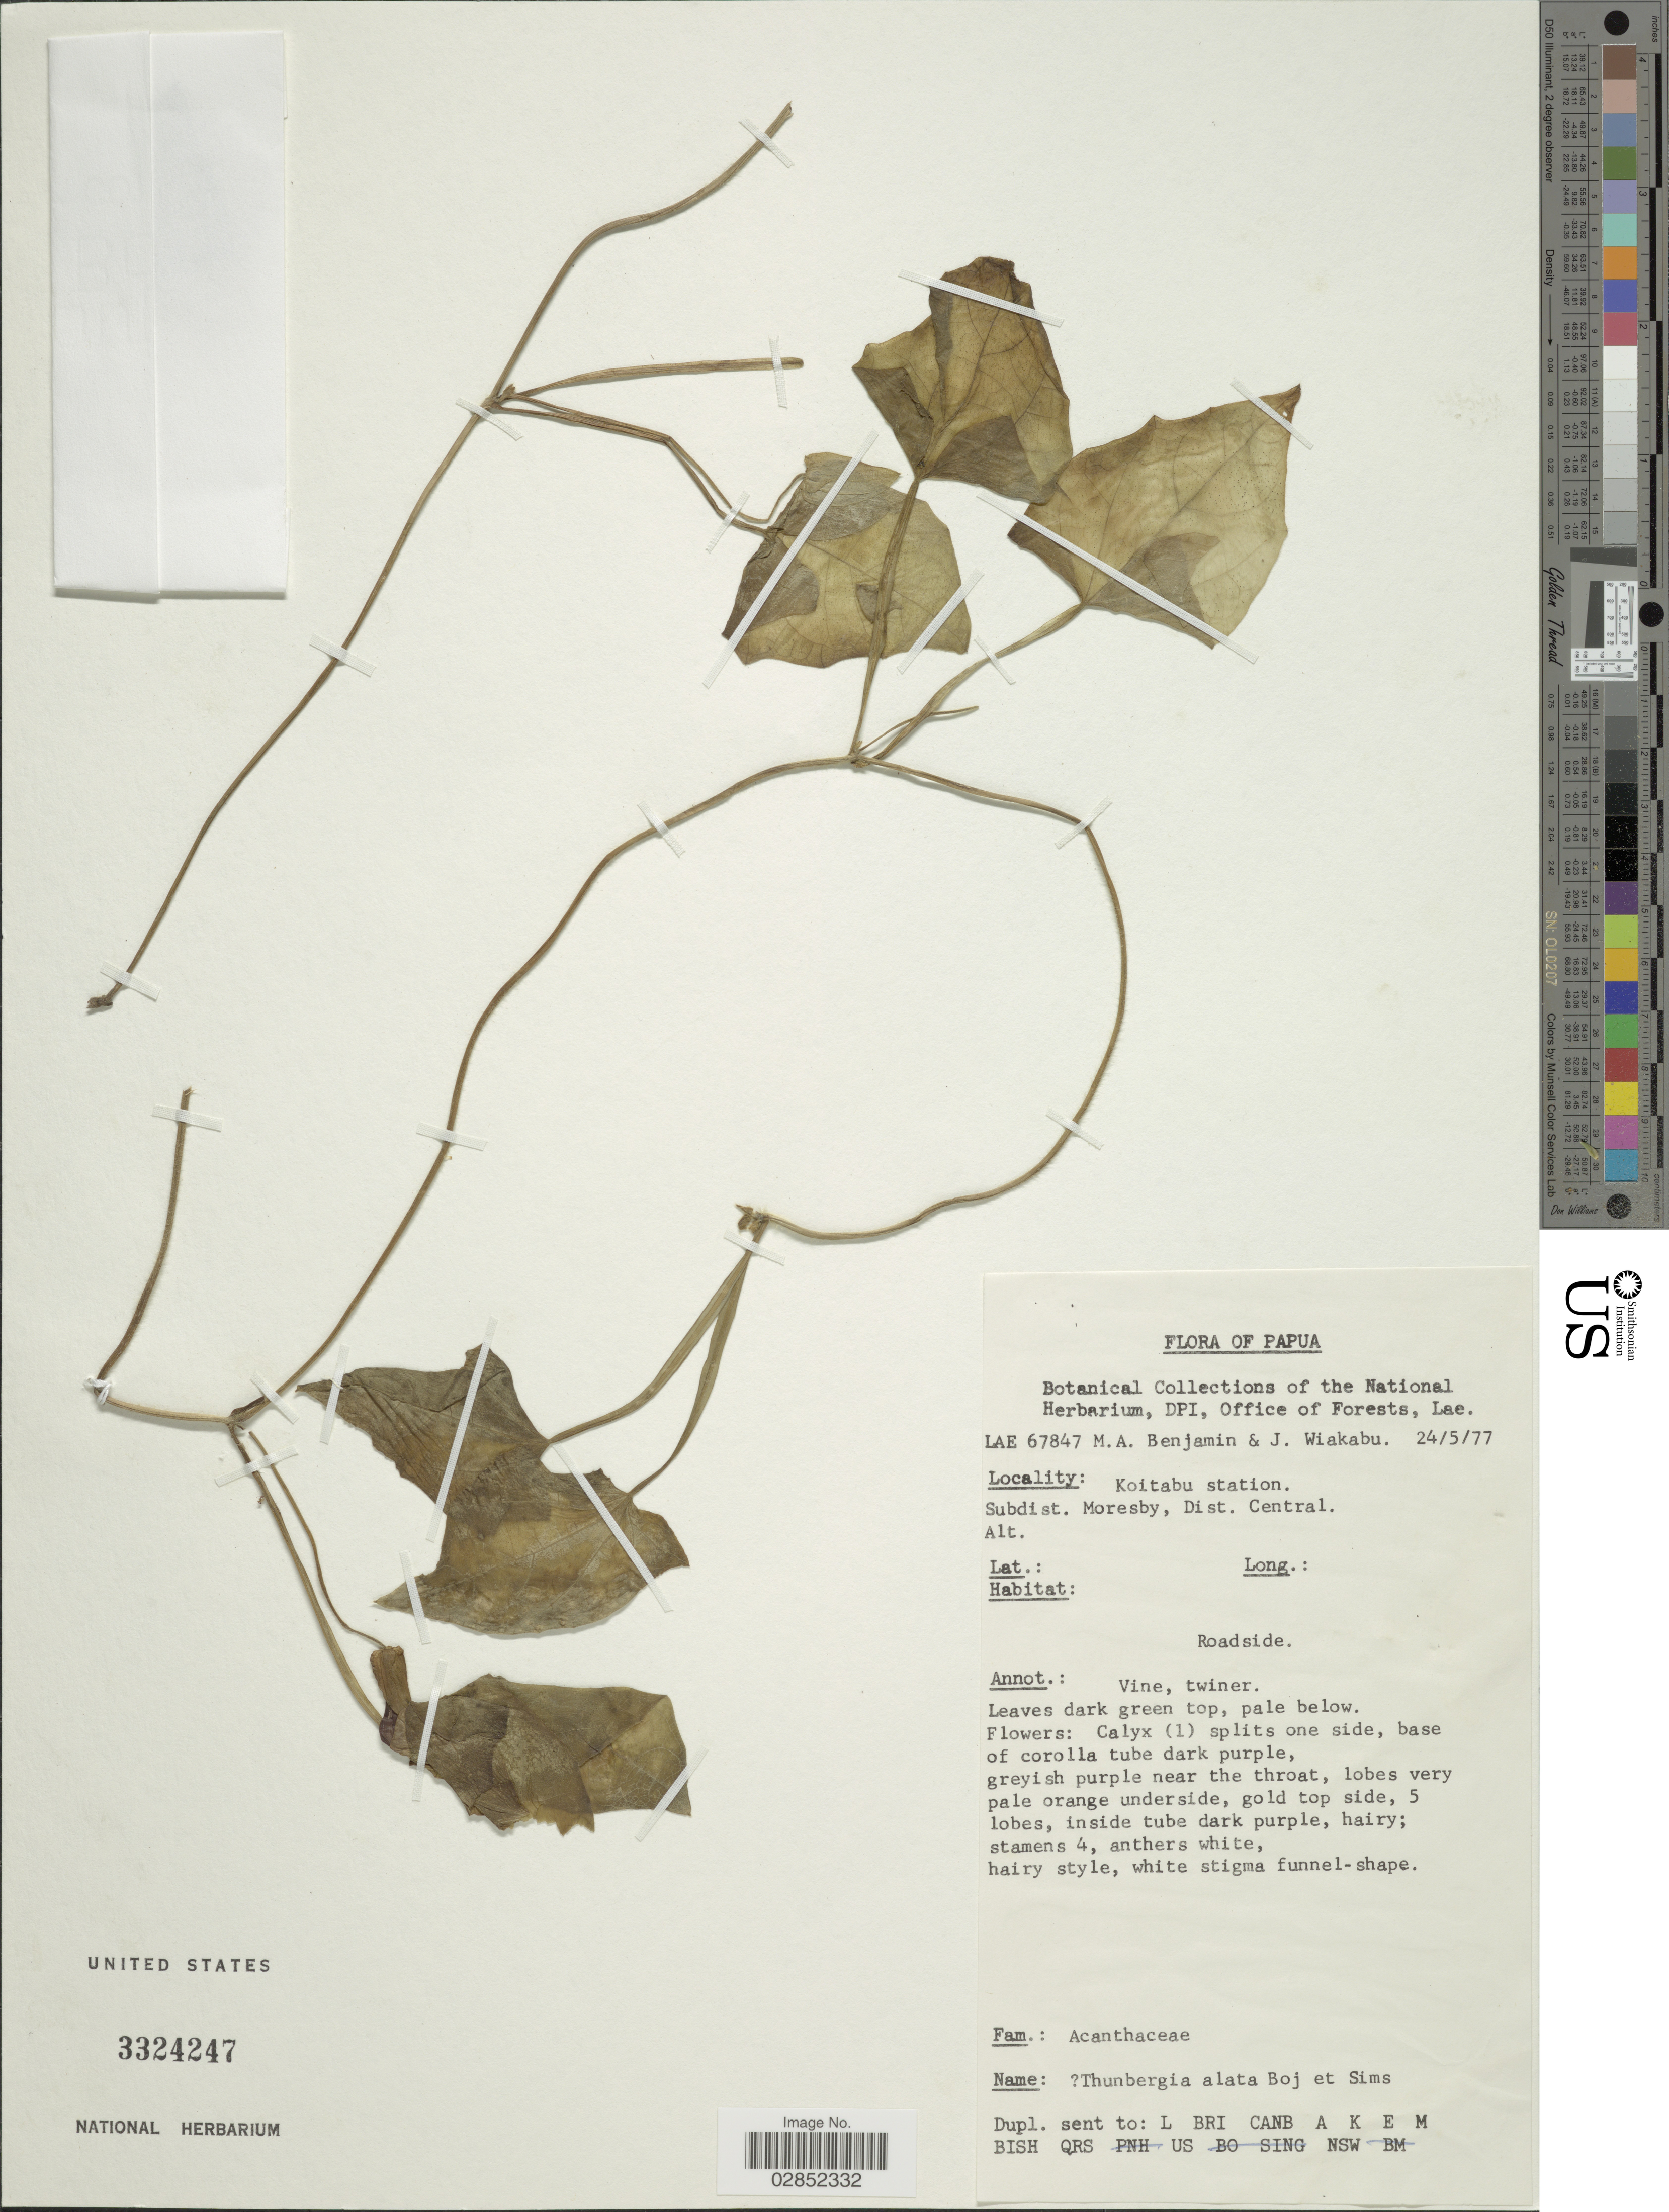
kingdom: Plantae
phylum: Tracheophyta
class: Magnoliopsida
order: Lamiales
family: Acanthaceae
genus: Thunbergia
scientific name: Thunbergia alata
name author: Bojer ex Sims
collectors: M. Benjamin & J. Wiakabu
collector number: LAE 67847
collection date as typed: Transcribed d/m/y: 24/5/77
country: Papua New Guinea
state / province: Central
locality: Koitabu station, Subdist. Moresby, Dist. Central.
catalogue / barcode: US 3324247